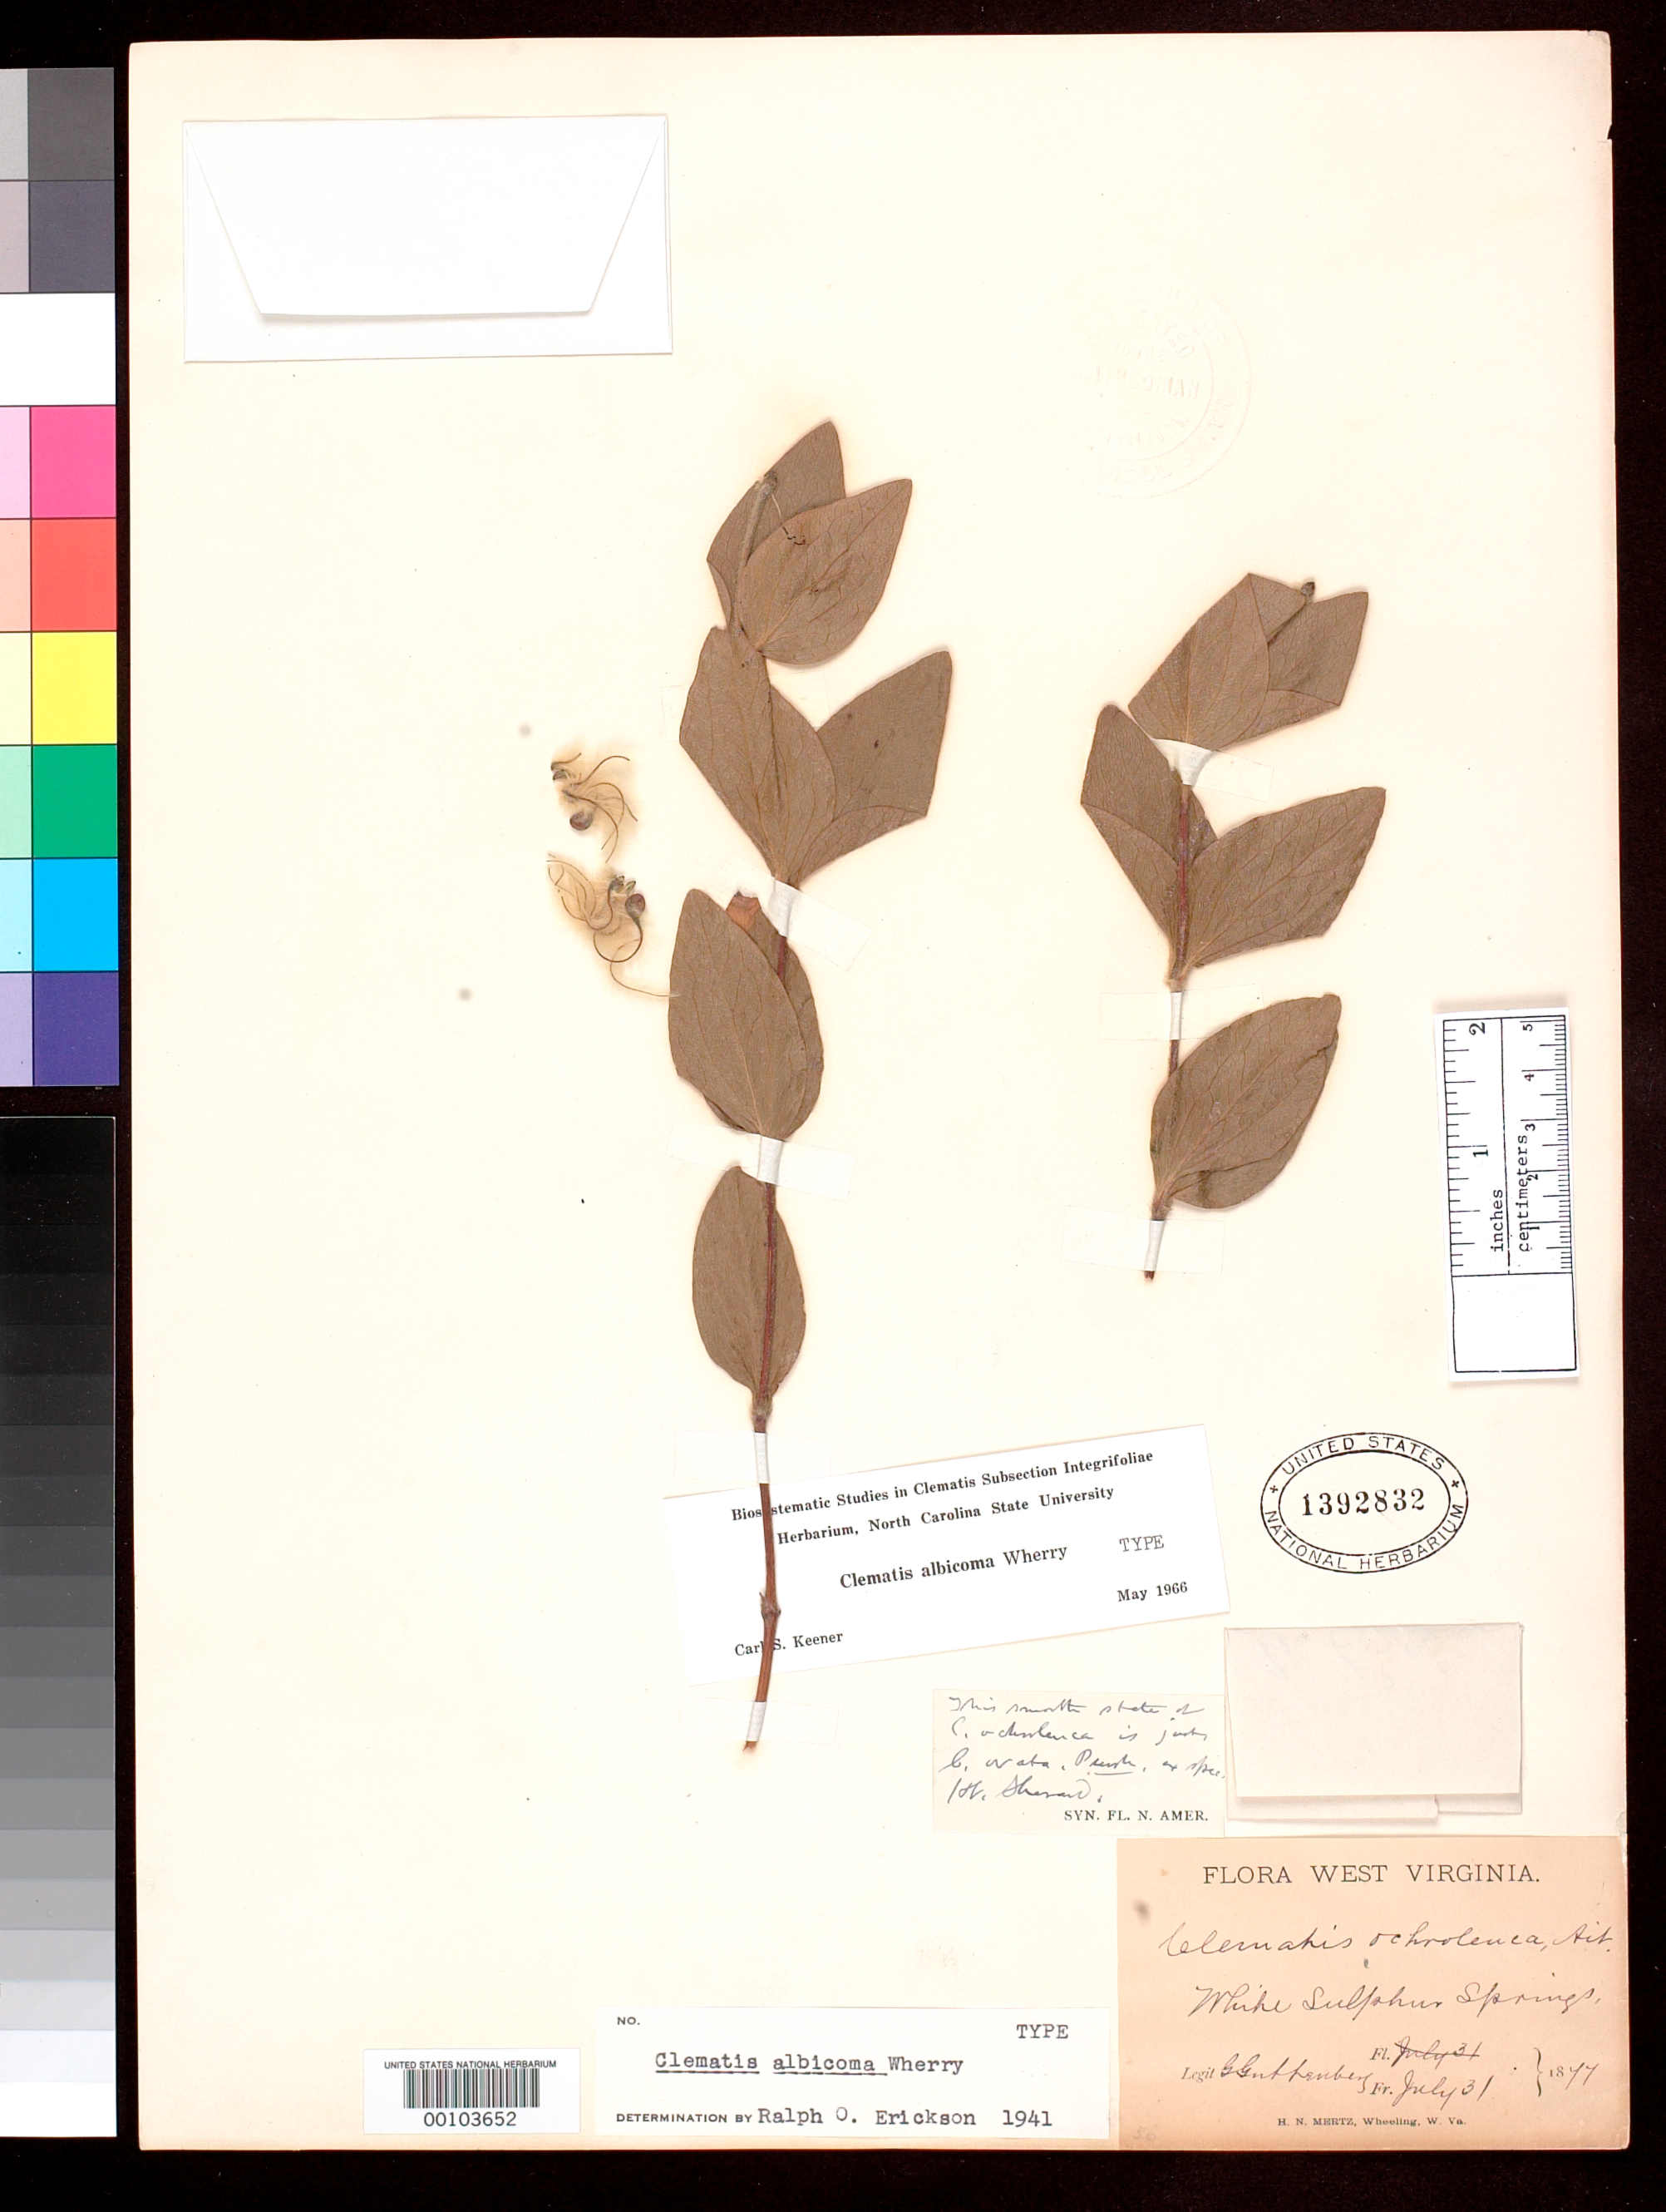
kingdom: Plantae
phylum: Tracheophyta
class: Magnoliopsida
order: Ranunculales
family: Ranunculaceae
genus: Clematis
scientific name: Clematis albicoma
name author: Wherry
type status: Isotype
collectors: R. G. von Guttenberg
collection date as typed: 31 Jul 1877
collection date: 1877-07-31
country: United States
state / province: West Virginia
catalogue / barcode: US 1392832